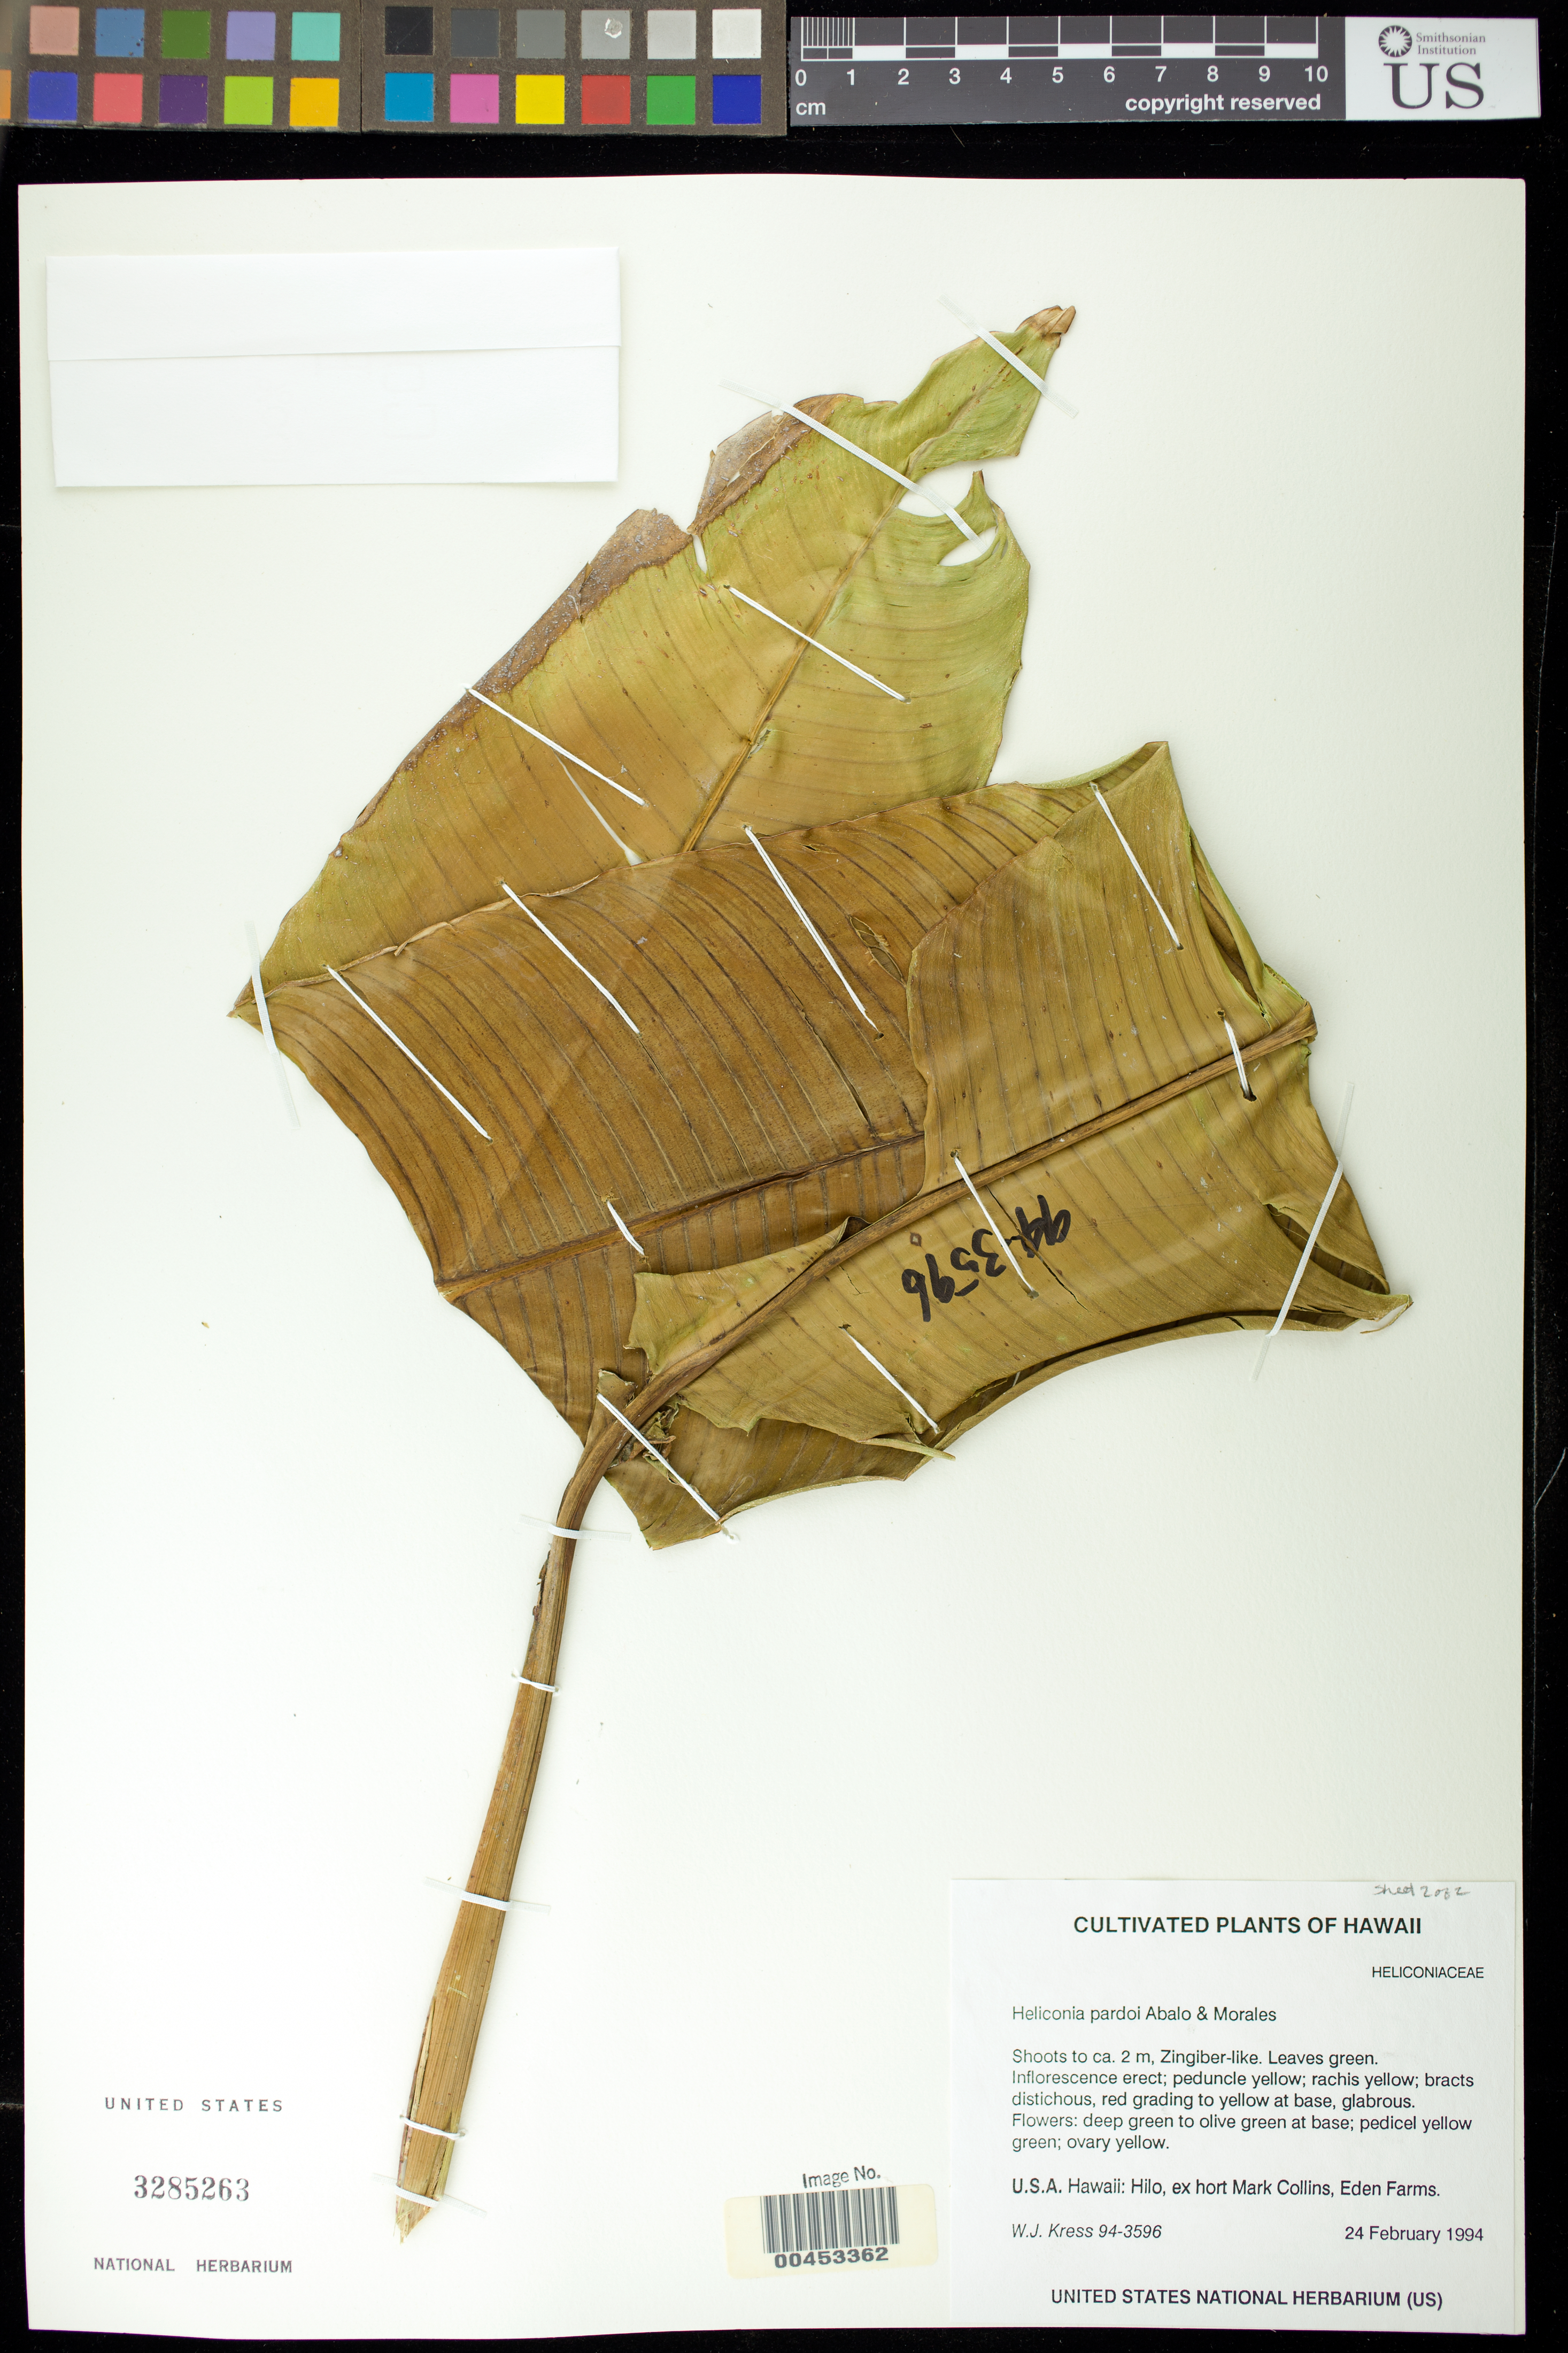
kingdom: Plantae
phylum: Tracheophyta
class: Liliopsida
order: Zingiberales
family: Heliconiaceae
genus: Heliconia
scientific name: Heliconia pardoi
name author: Abalo & Morales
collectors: W. J. Kress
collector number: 94-3596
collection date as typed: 24 Feb 1994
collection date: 1994-02-24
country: United States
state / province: Hawaii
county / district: Hawaii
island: Hawaii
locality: Hilo, ex hort Mark Collins, Eden Farms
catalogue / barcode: US 3285263